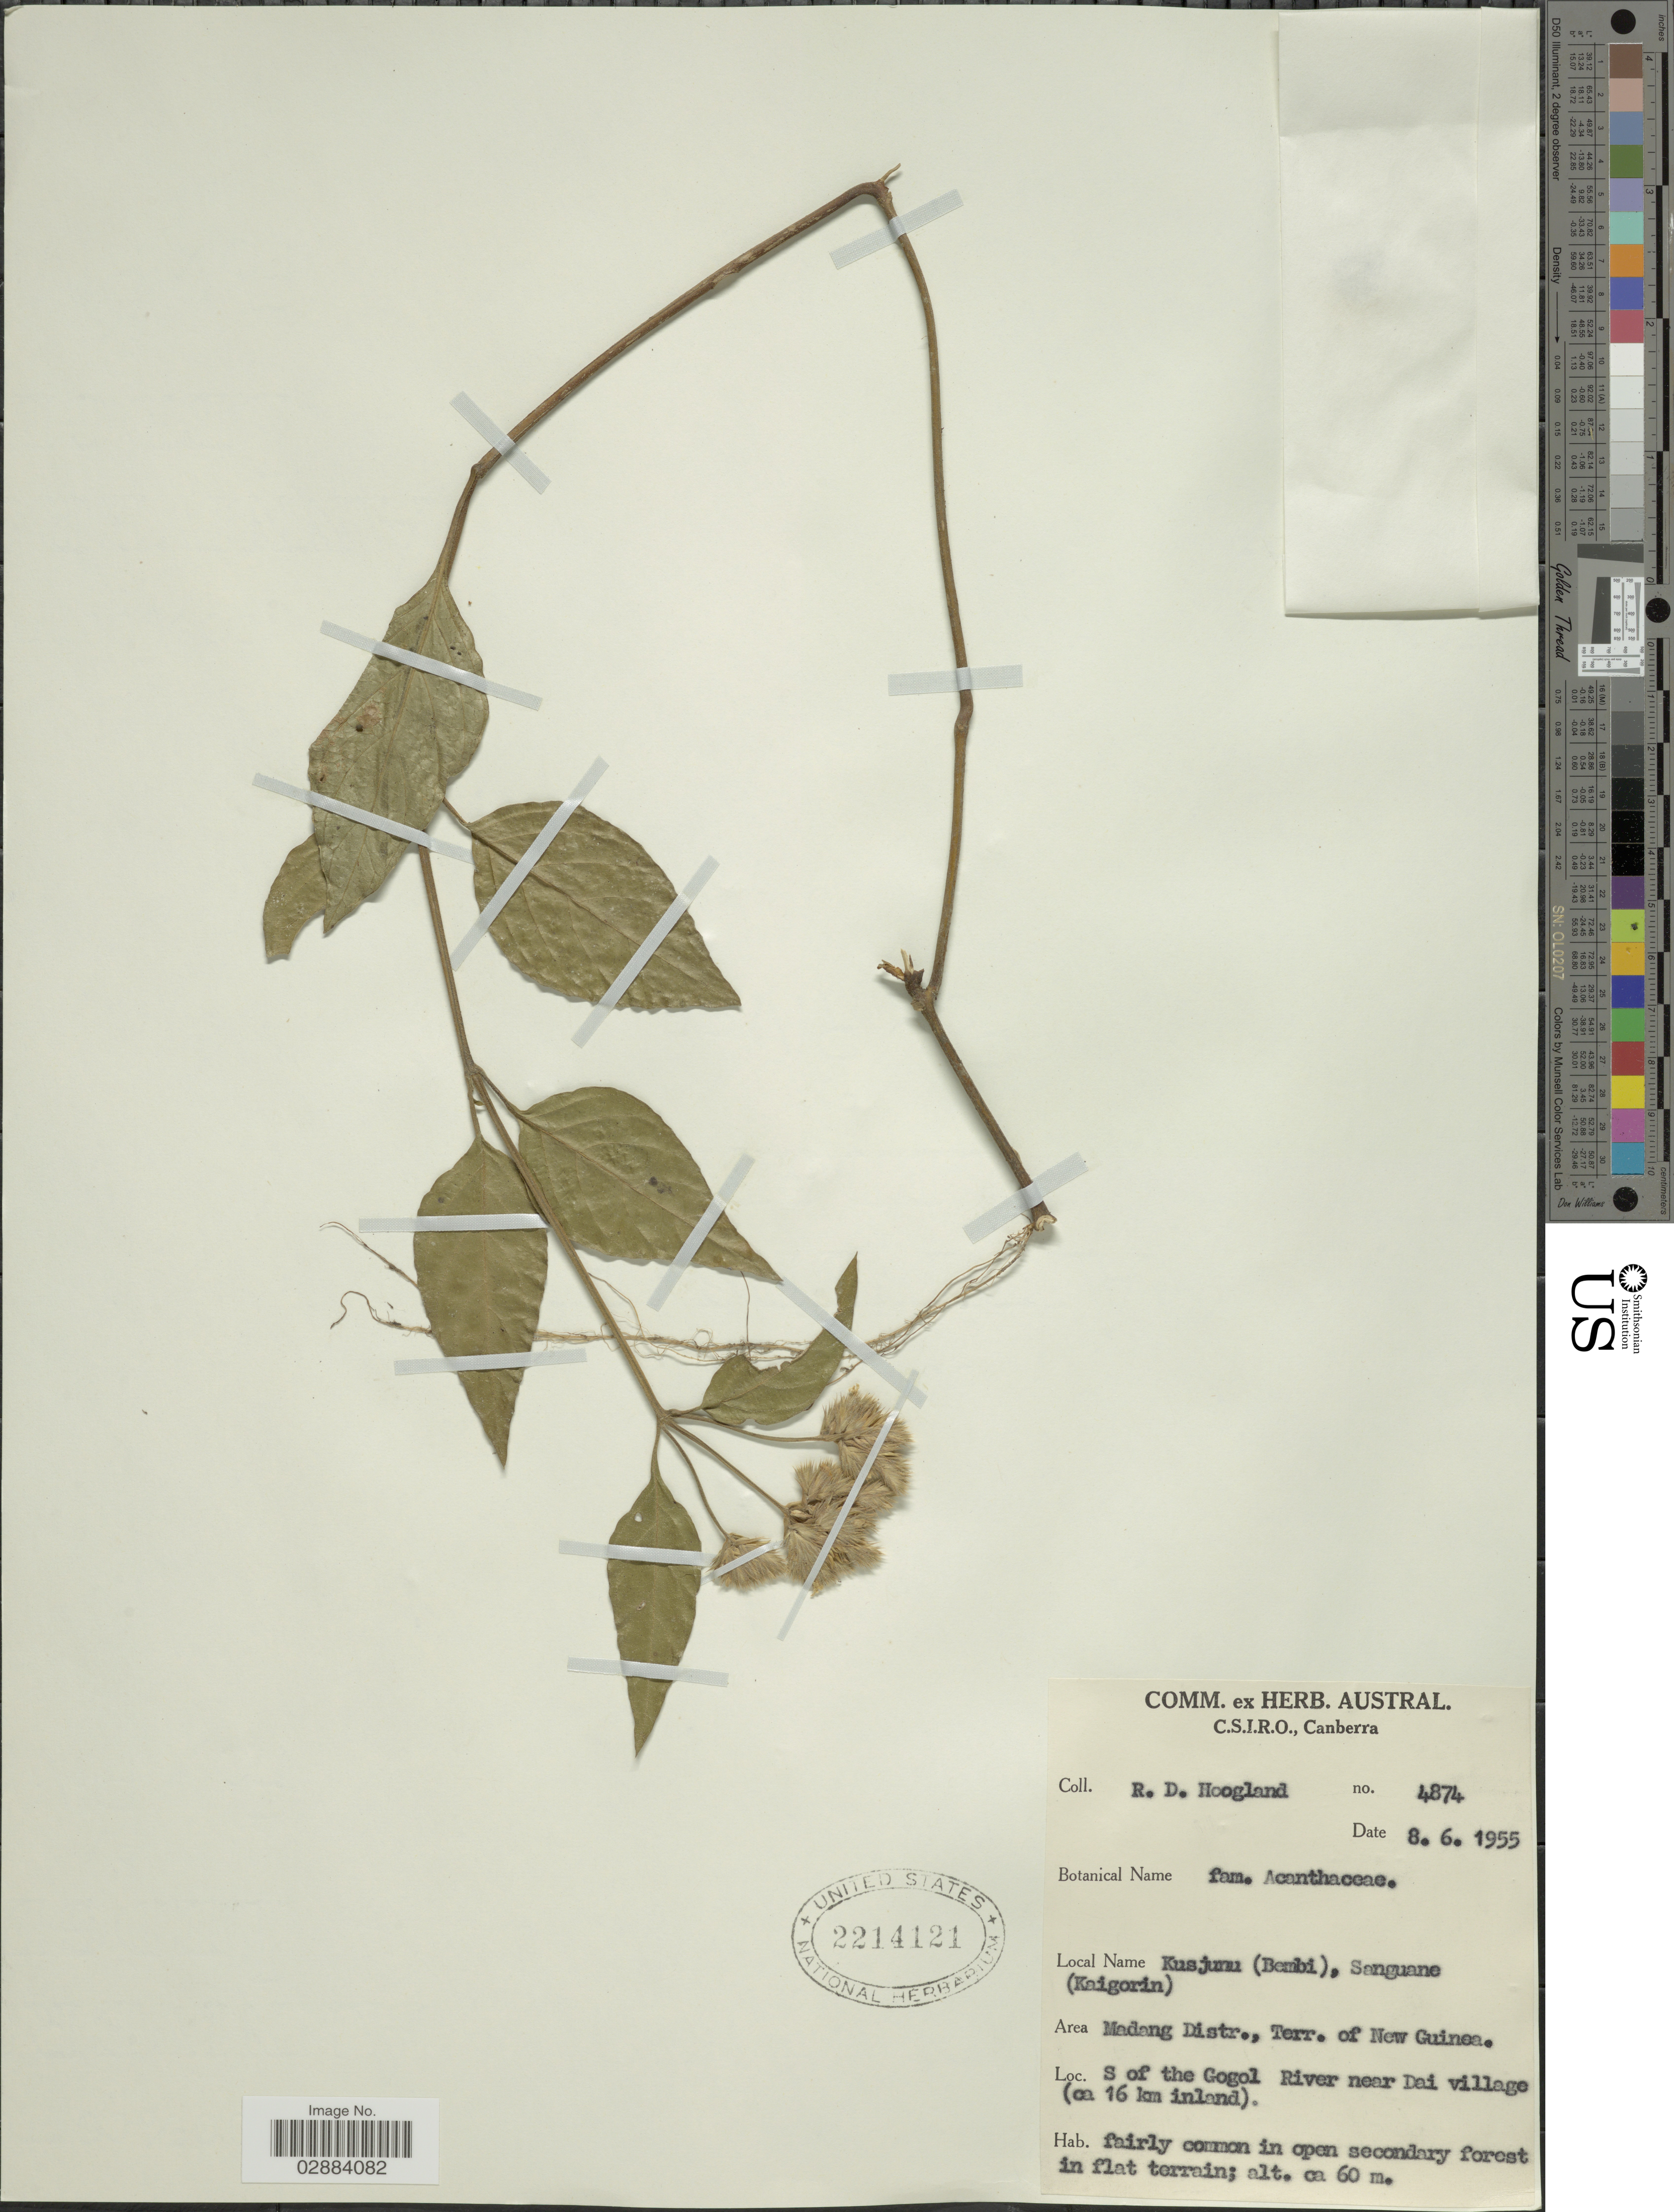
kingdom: Plantae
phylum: Tracheophyta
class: Magnoliopsida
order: Lamiales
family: Acanthaceae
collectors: R. D. Hoogland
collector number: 4874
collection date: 1955-06-08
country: Papua New Guinea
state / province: Madang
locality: Area Madang Distr., Terr. of New Guinea. S of the Gogol River near Dai village (ca 16 km inland).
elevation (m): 60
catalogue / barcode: US 2214121